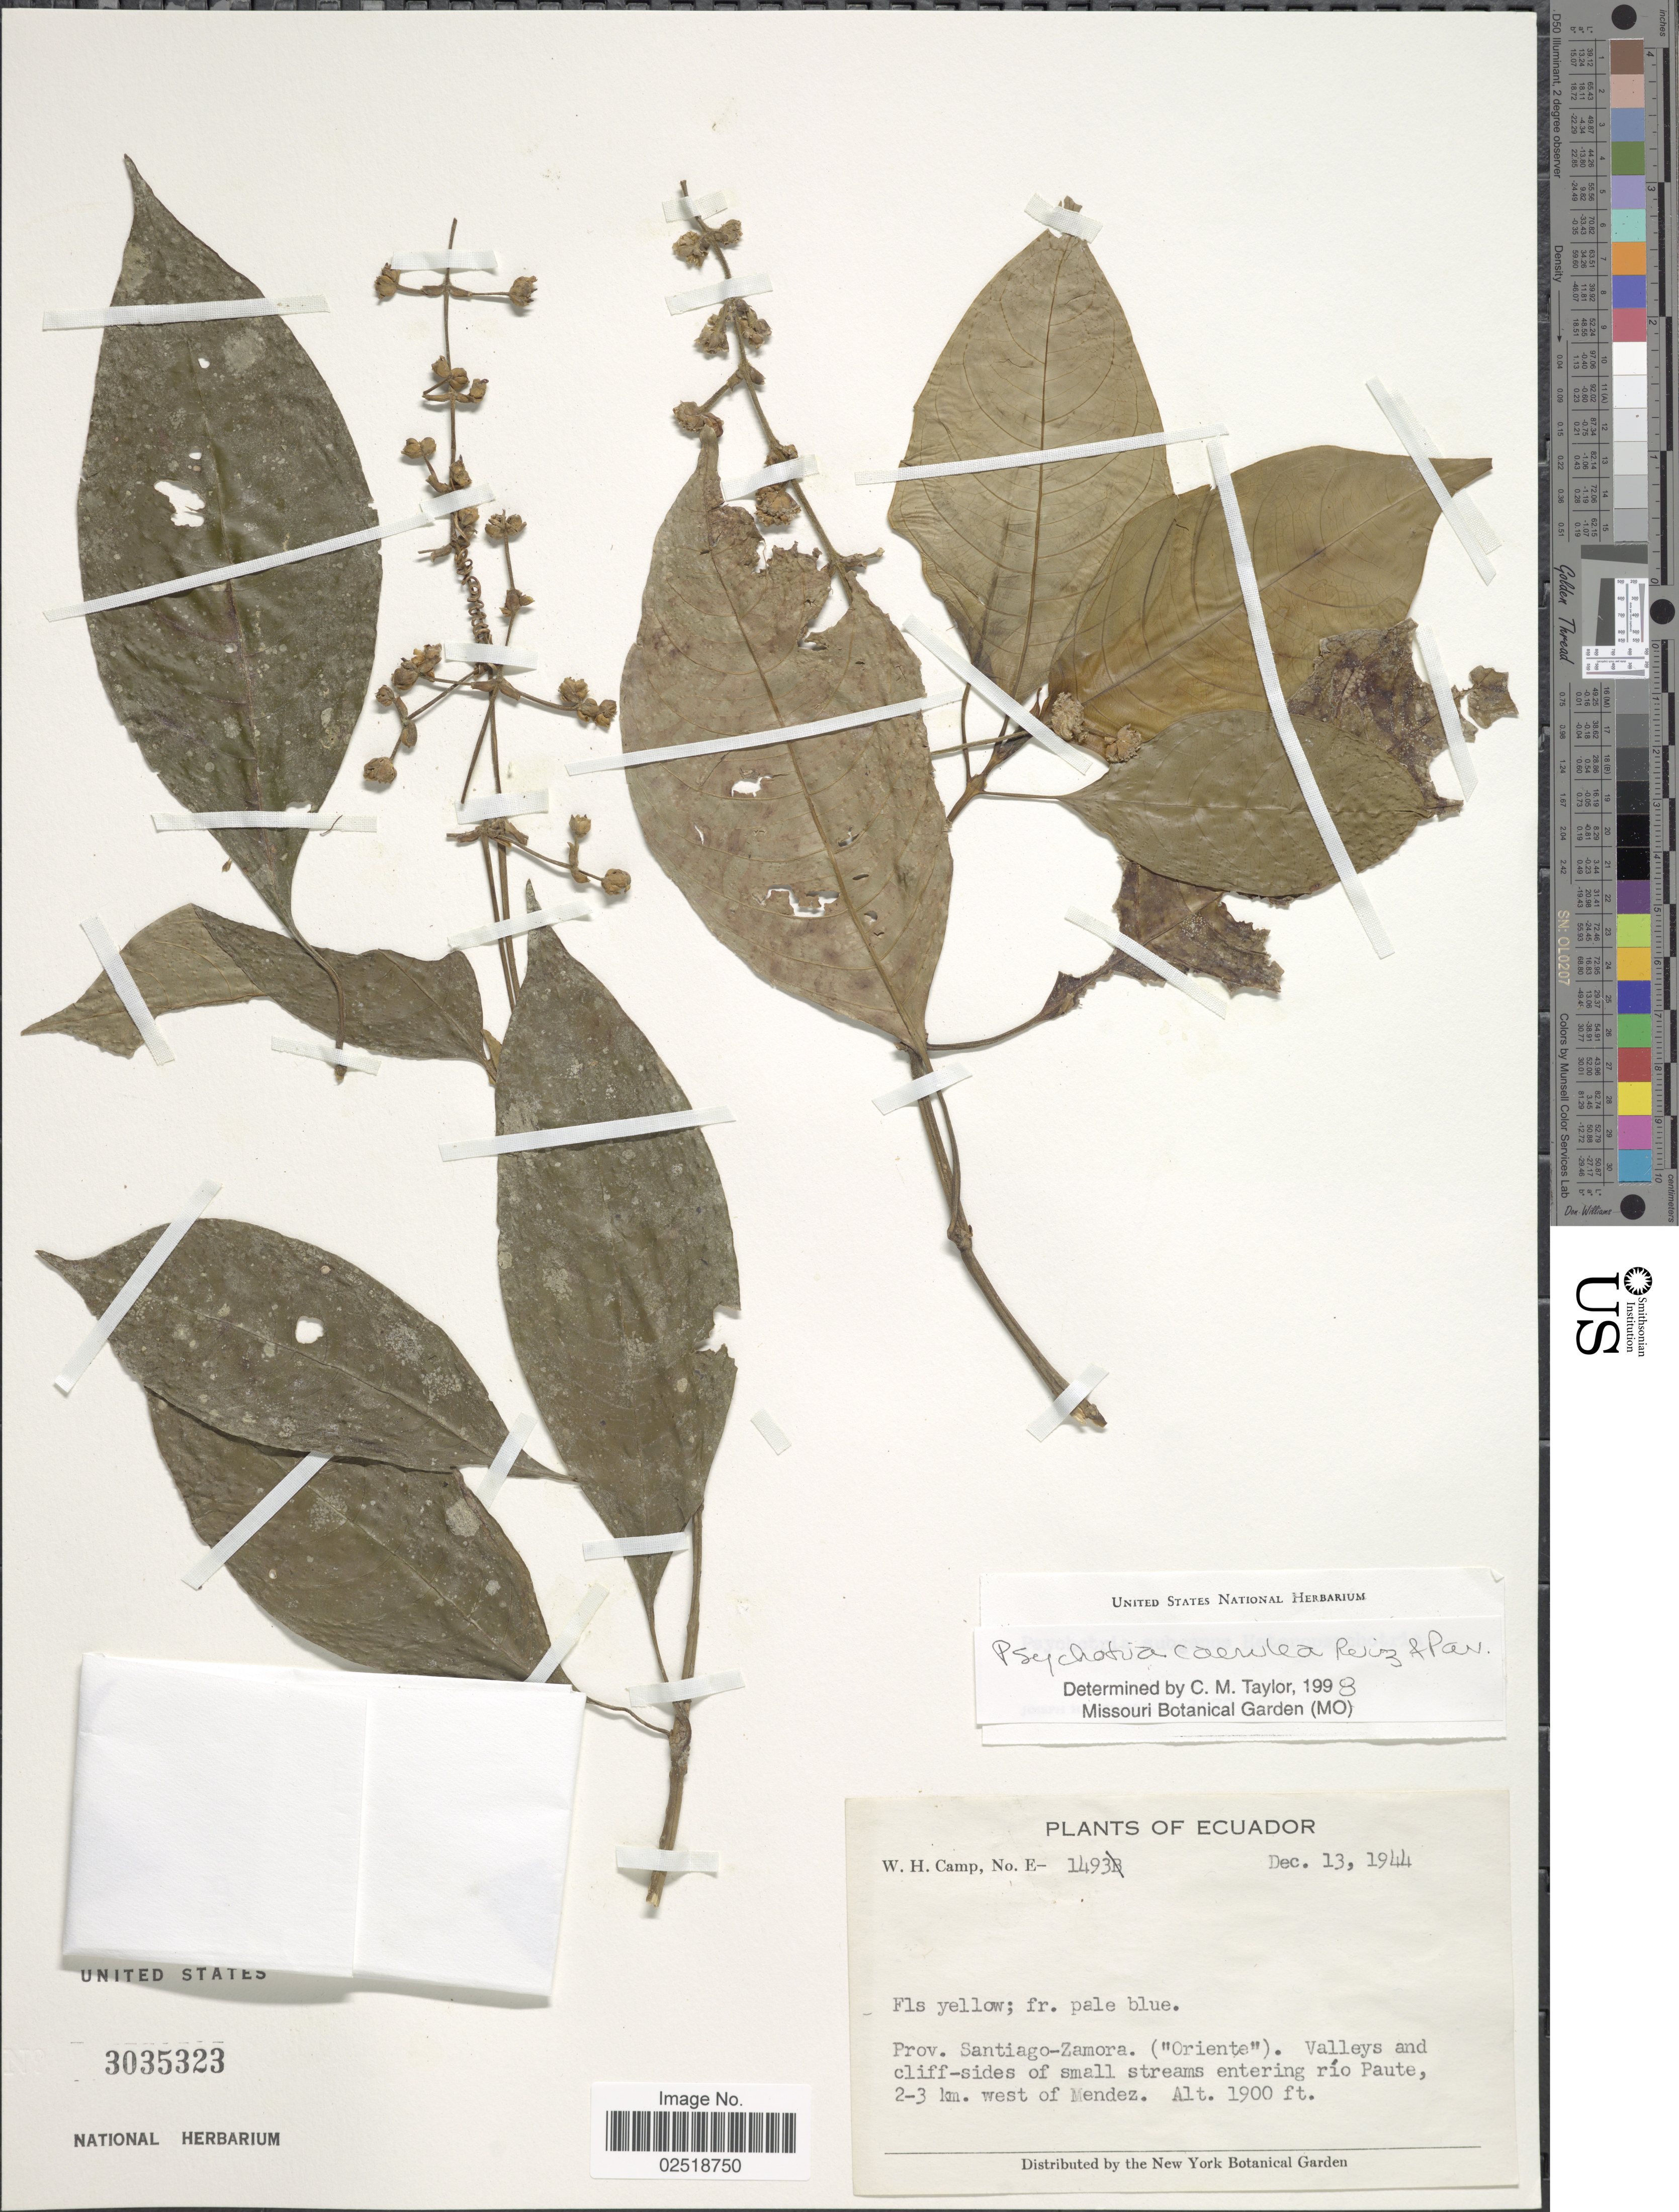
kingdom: Plantae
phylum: Tracheophyta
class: Magnoliopsida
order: Gentianales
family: Rubiaceae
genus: Psychotria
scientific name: Psychotria caerulea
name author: Ruiz & Pav.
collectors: W. H. Camp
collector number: E-1493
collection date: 1944-12-13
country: Ecuador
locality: Prov. Santiago-Zamora ('Oriente'). Valleys and cliff-sides of small streams entering río Paute, 2-3 km west of Mendez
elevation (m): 579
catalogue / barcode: US 3035323